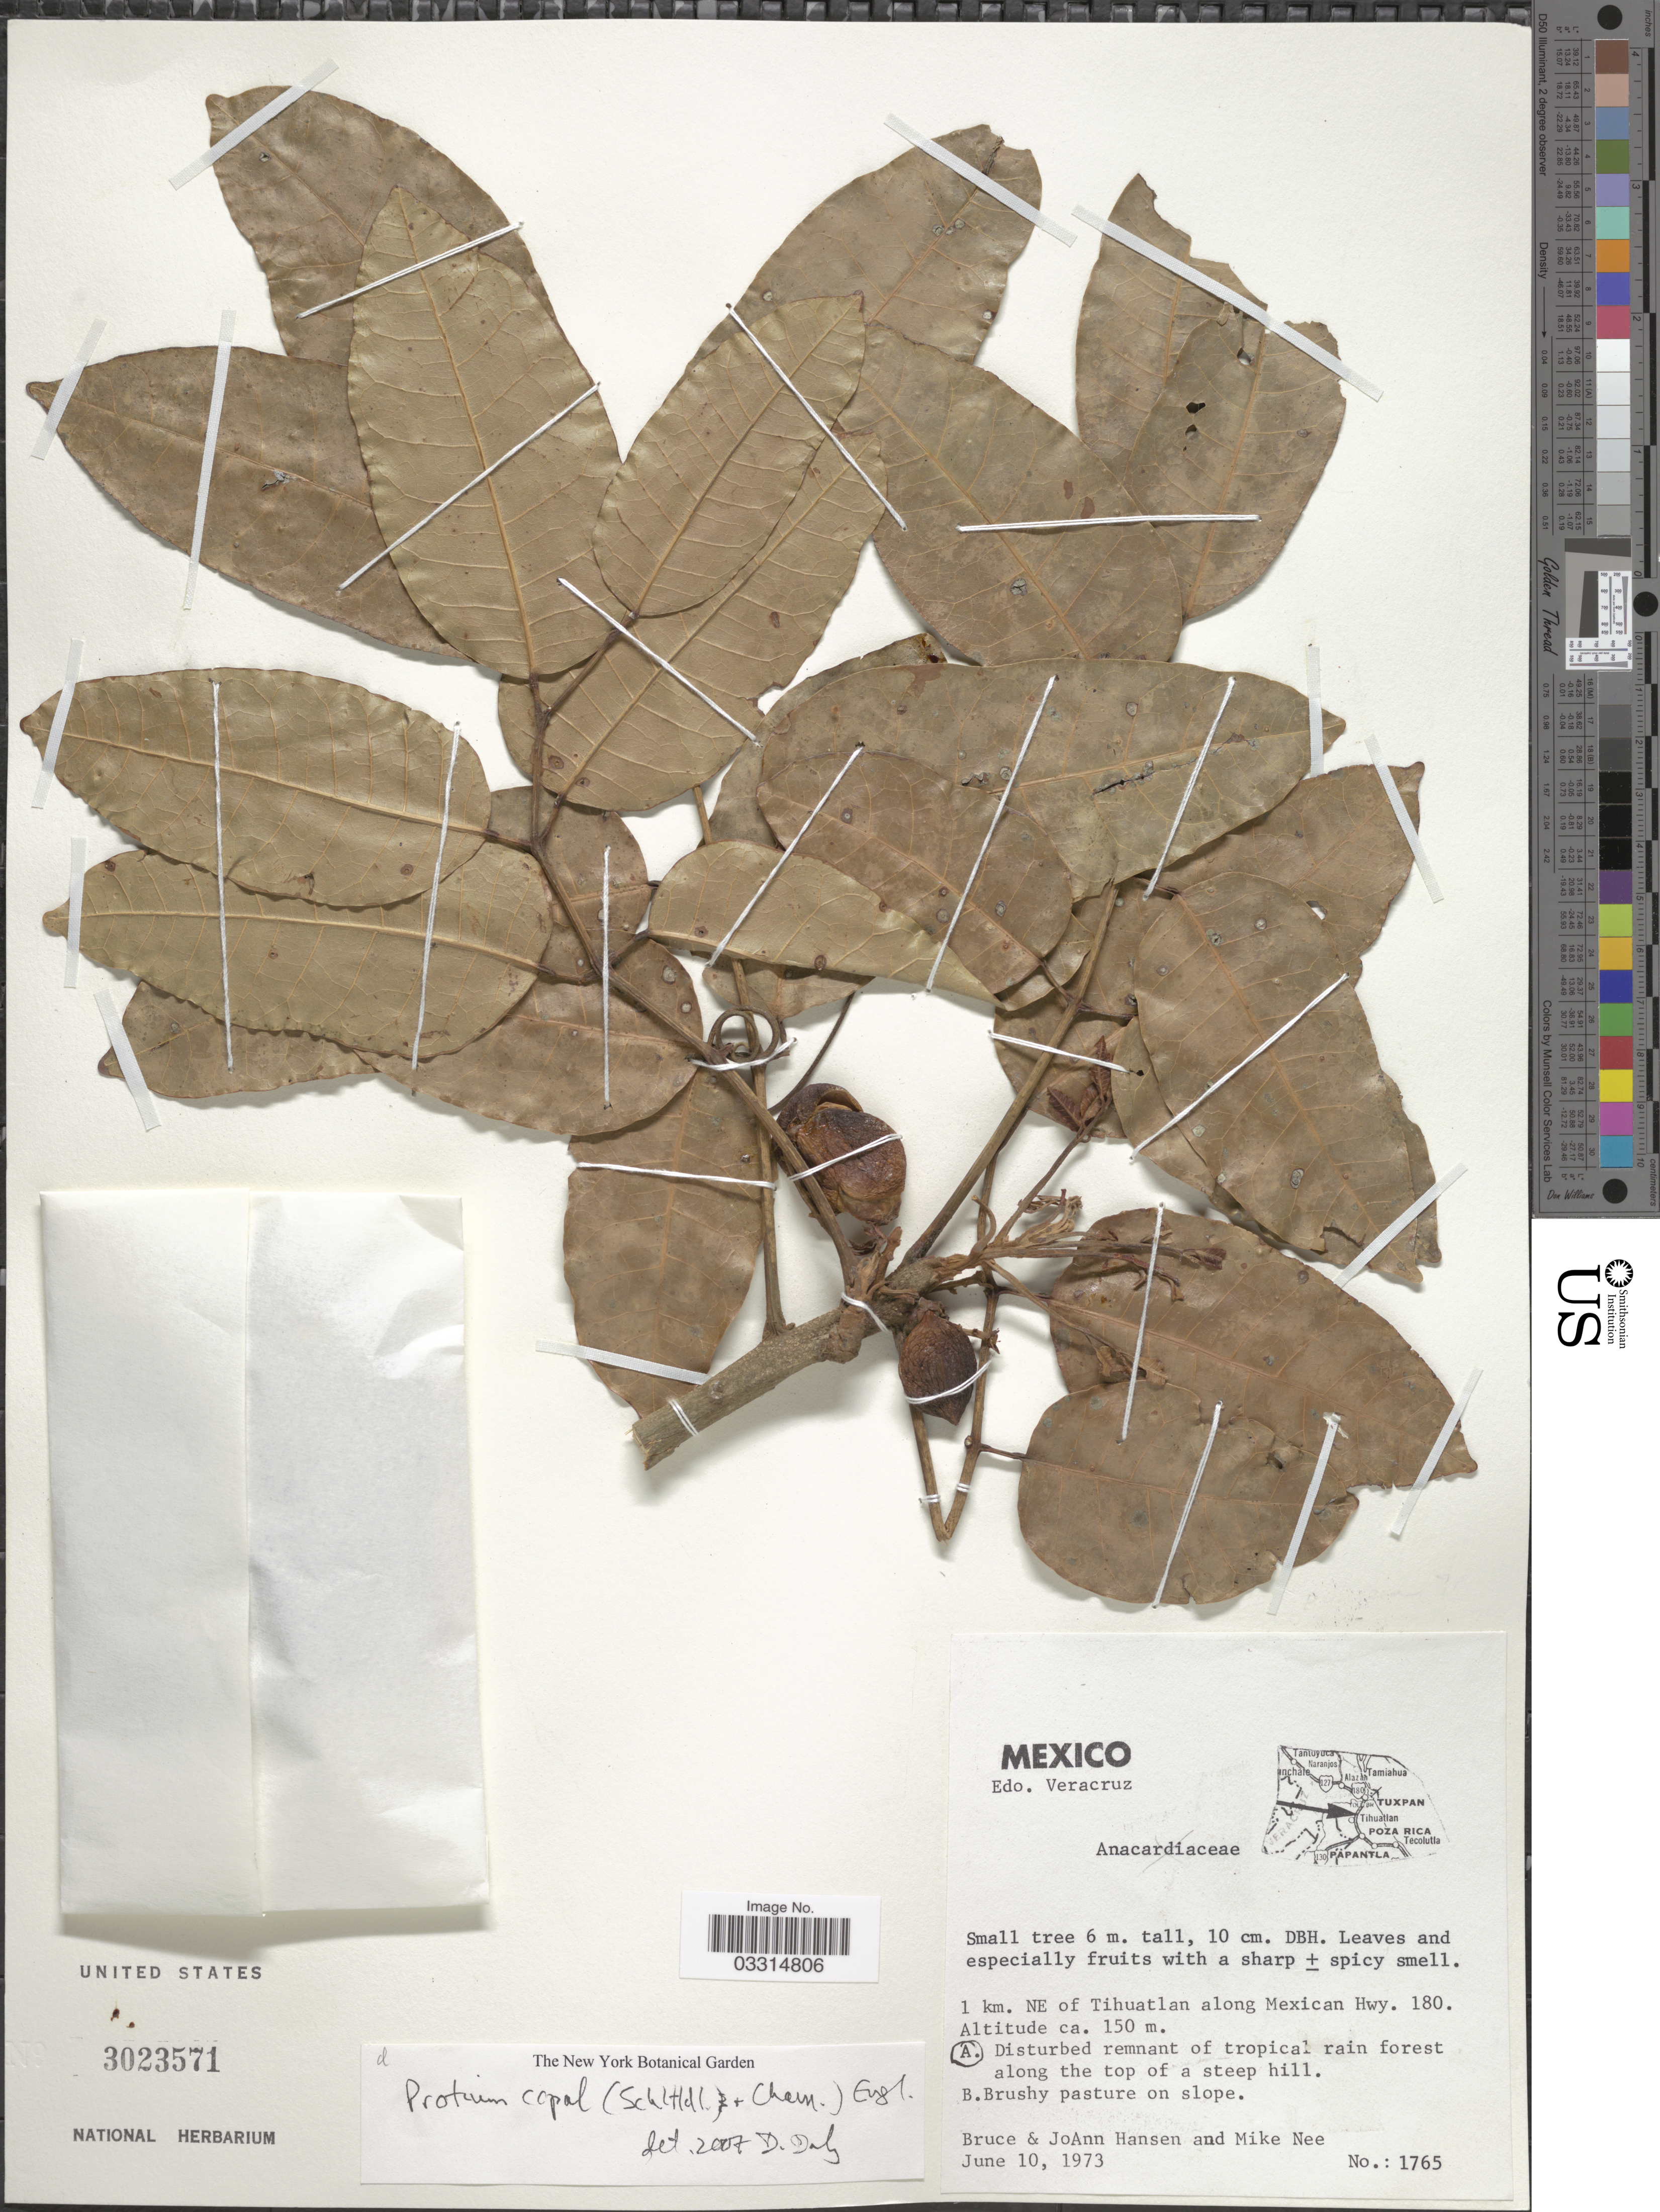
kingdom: Plantae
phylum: Tracheophyta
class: Magnoliopsida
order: Sapindales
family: Burseraceae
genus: Protium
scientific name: Protium copal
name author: (Schltdl. & Cham.) Engl.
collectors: B. Hansen, J. Hansen & M. Nee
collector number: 1765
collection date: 1973-06-10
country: Mexico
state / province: Veracruz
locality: Edo. Veracruz, 1 km. NE of Tihuatlan along Mexican Hwy. 180.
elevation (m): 150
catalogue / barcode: US 3023571